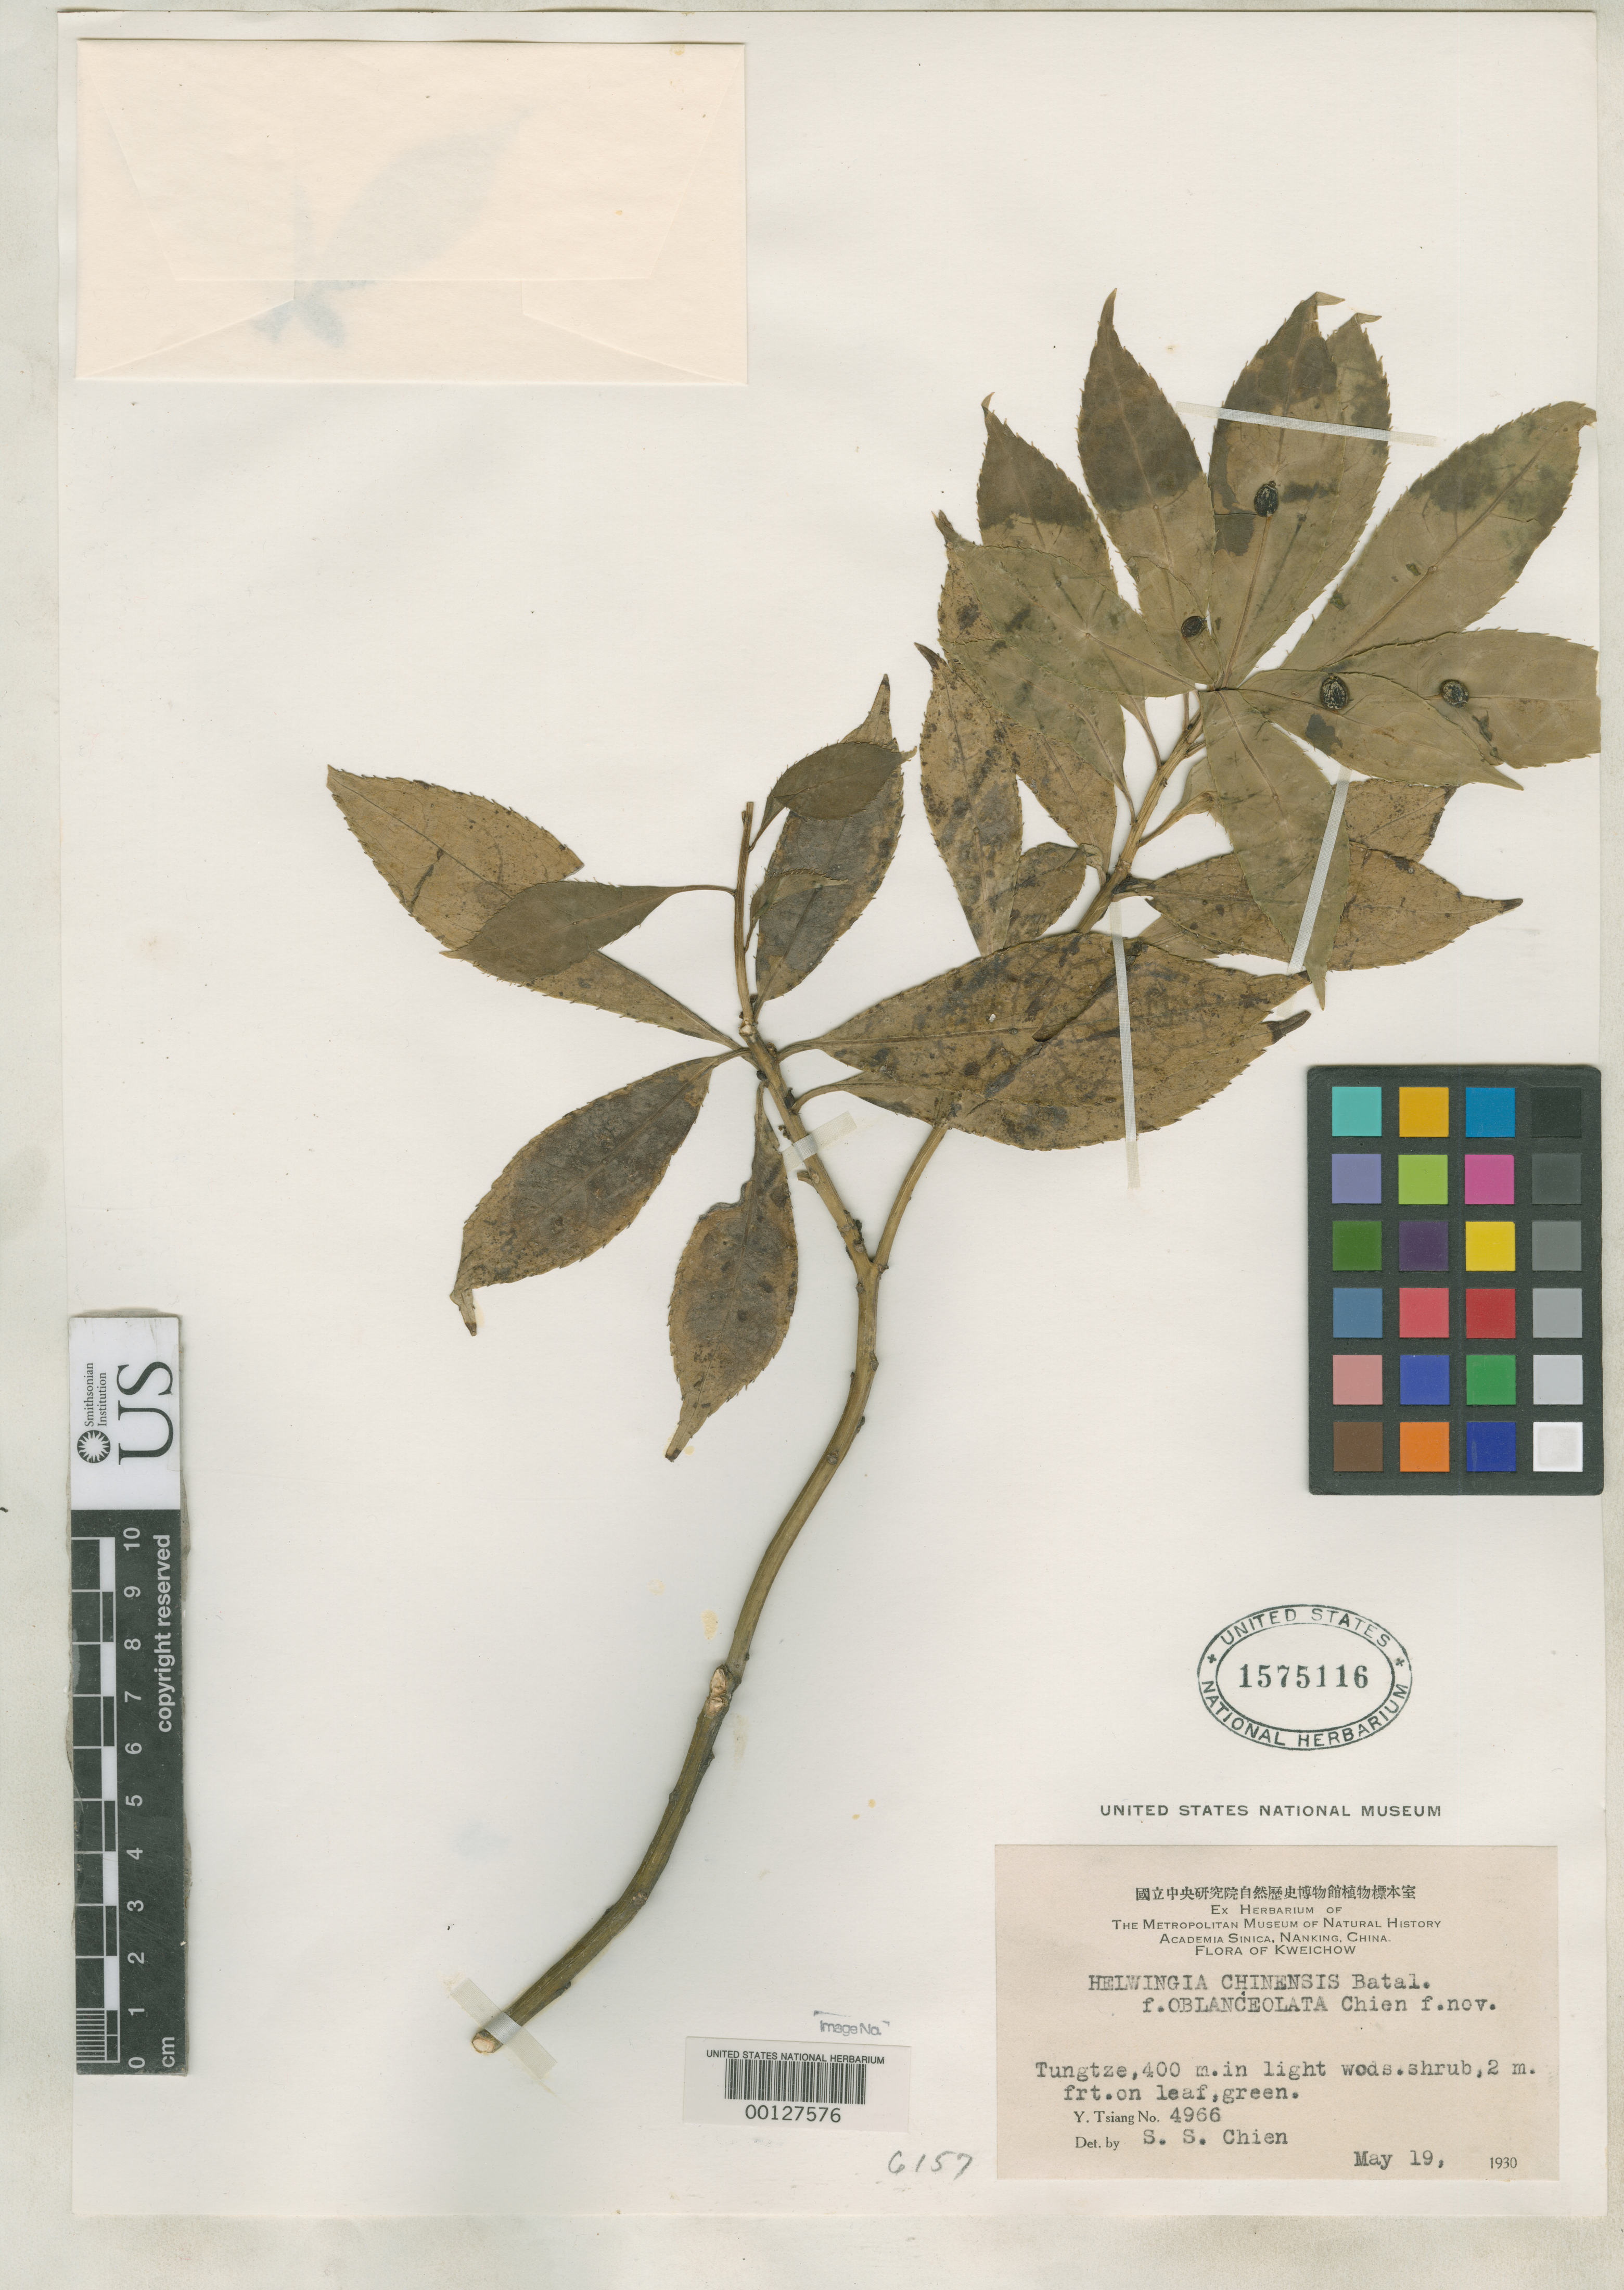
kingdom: Plantae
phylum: Tracheophyta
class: Magnoliopsida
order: Aquifoliales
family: Helwingiaceae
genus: Helwingia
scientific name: Helwingia chinensis f. oblanceolata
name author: S.S. Chien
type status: Type Collection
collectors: Y. Tsiang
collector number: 4966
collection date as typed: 19 May 1930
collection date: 1930-05-19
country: China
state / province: Guizhou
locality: Tungtze.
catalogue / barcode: US 1575116